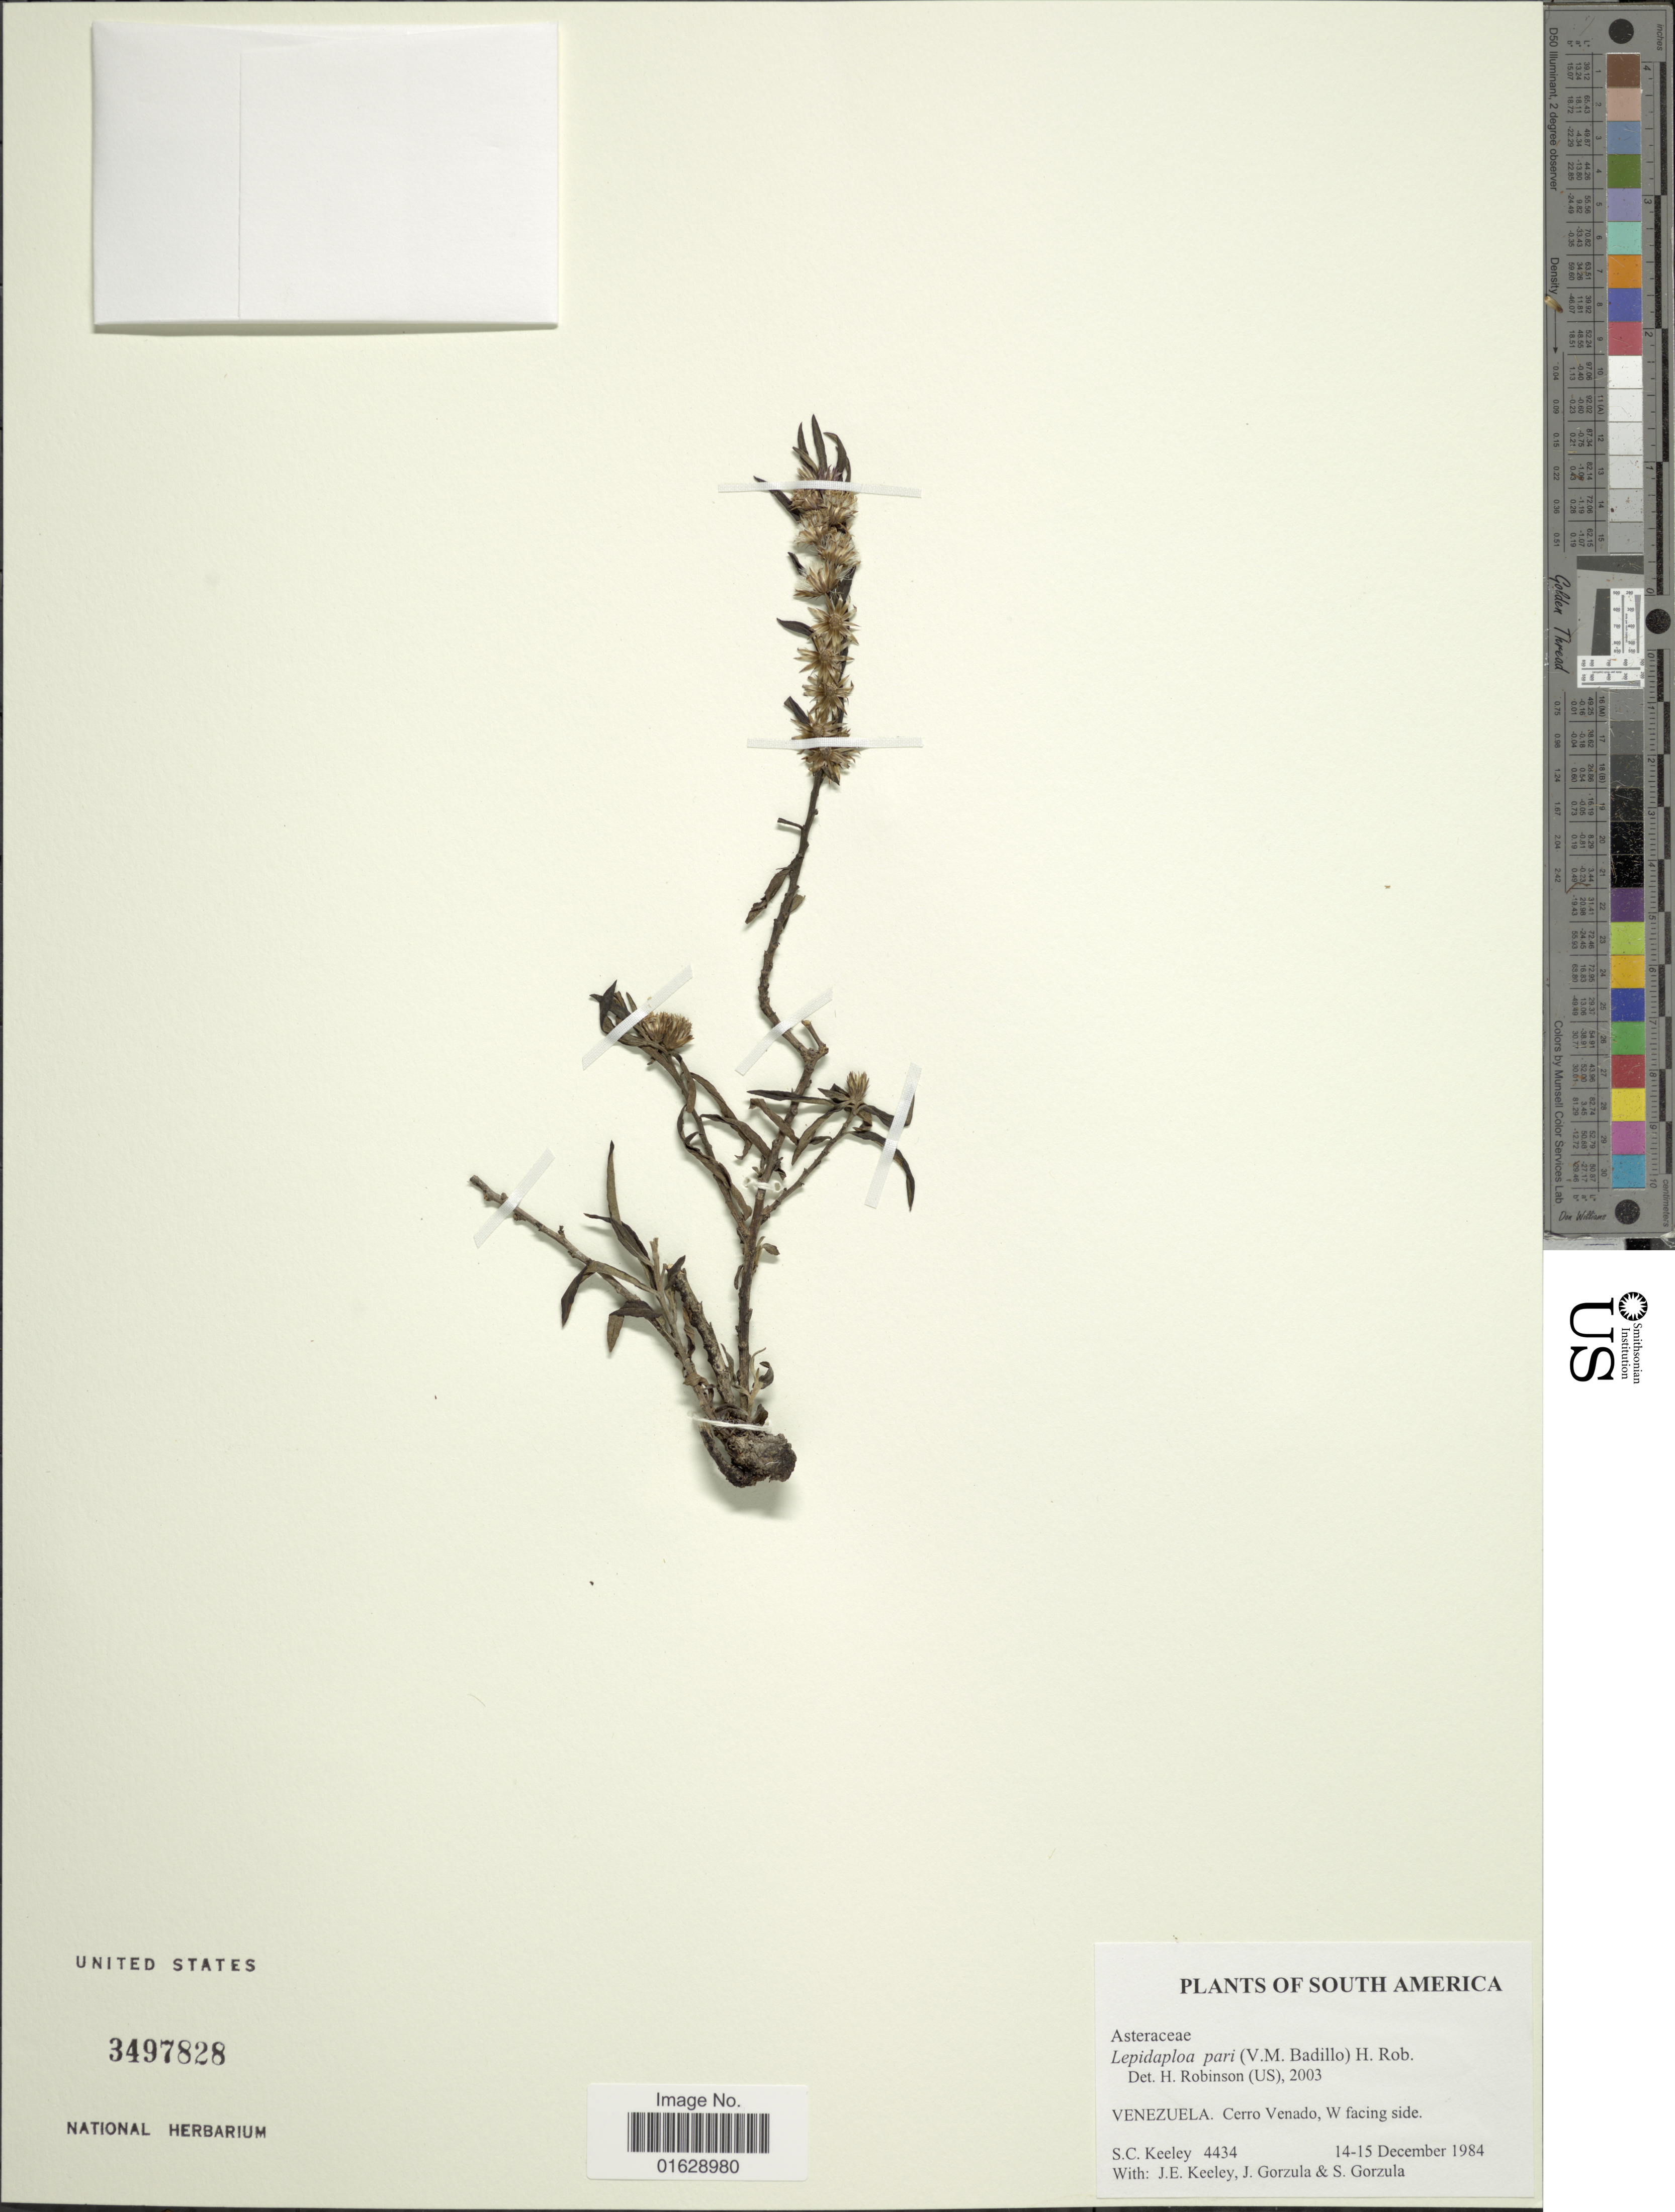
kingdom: Plantae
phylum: Tracheophyta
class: Magnoliopsida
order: Asterales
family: Asteraceae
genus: Lepidaploa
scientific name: Lepidaploa pari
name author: (V.M. Badillo) H. Rob.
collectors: S. C. Keeley, J. E. Keeley, J. Gorzula & S. Gorzula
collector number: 4434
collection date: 1984-12-14/1984-12-15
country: Venezuela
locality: Cerro Venado, W facing side.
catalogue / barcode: US 3497828